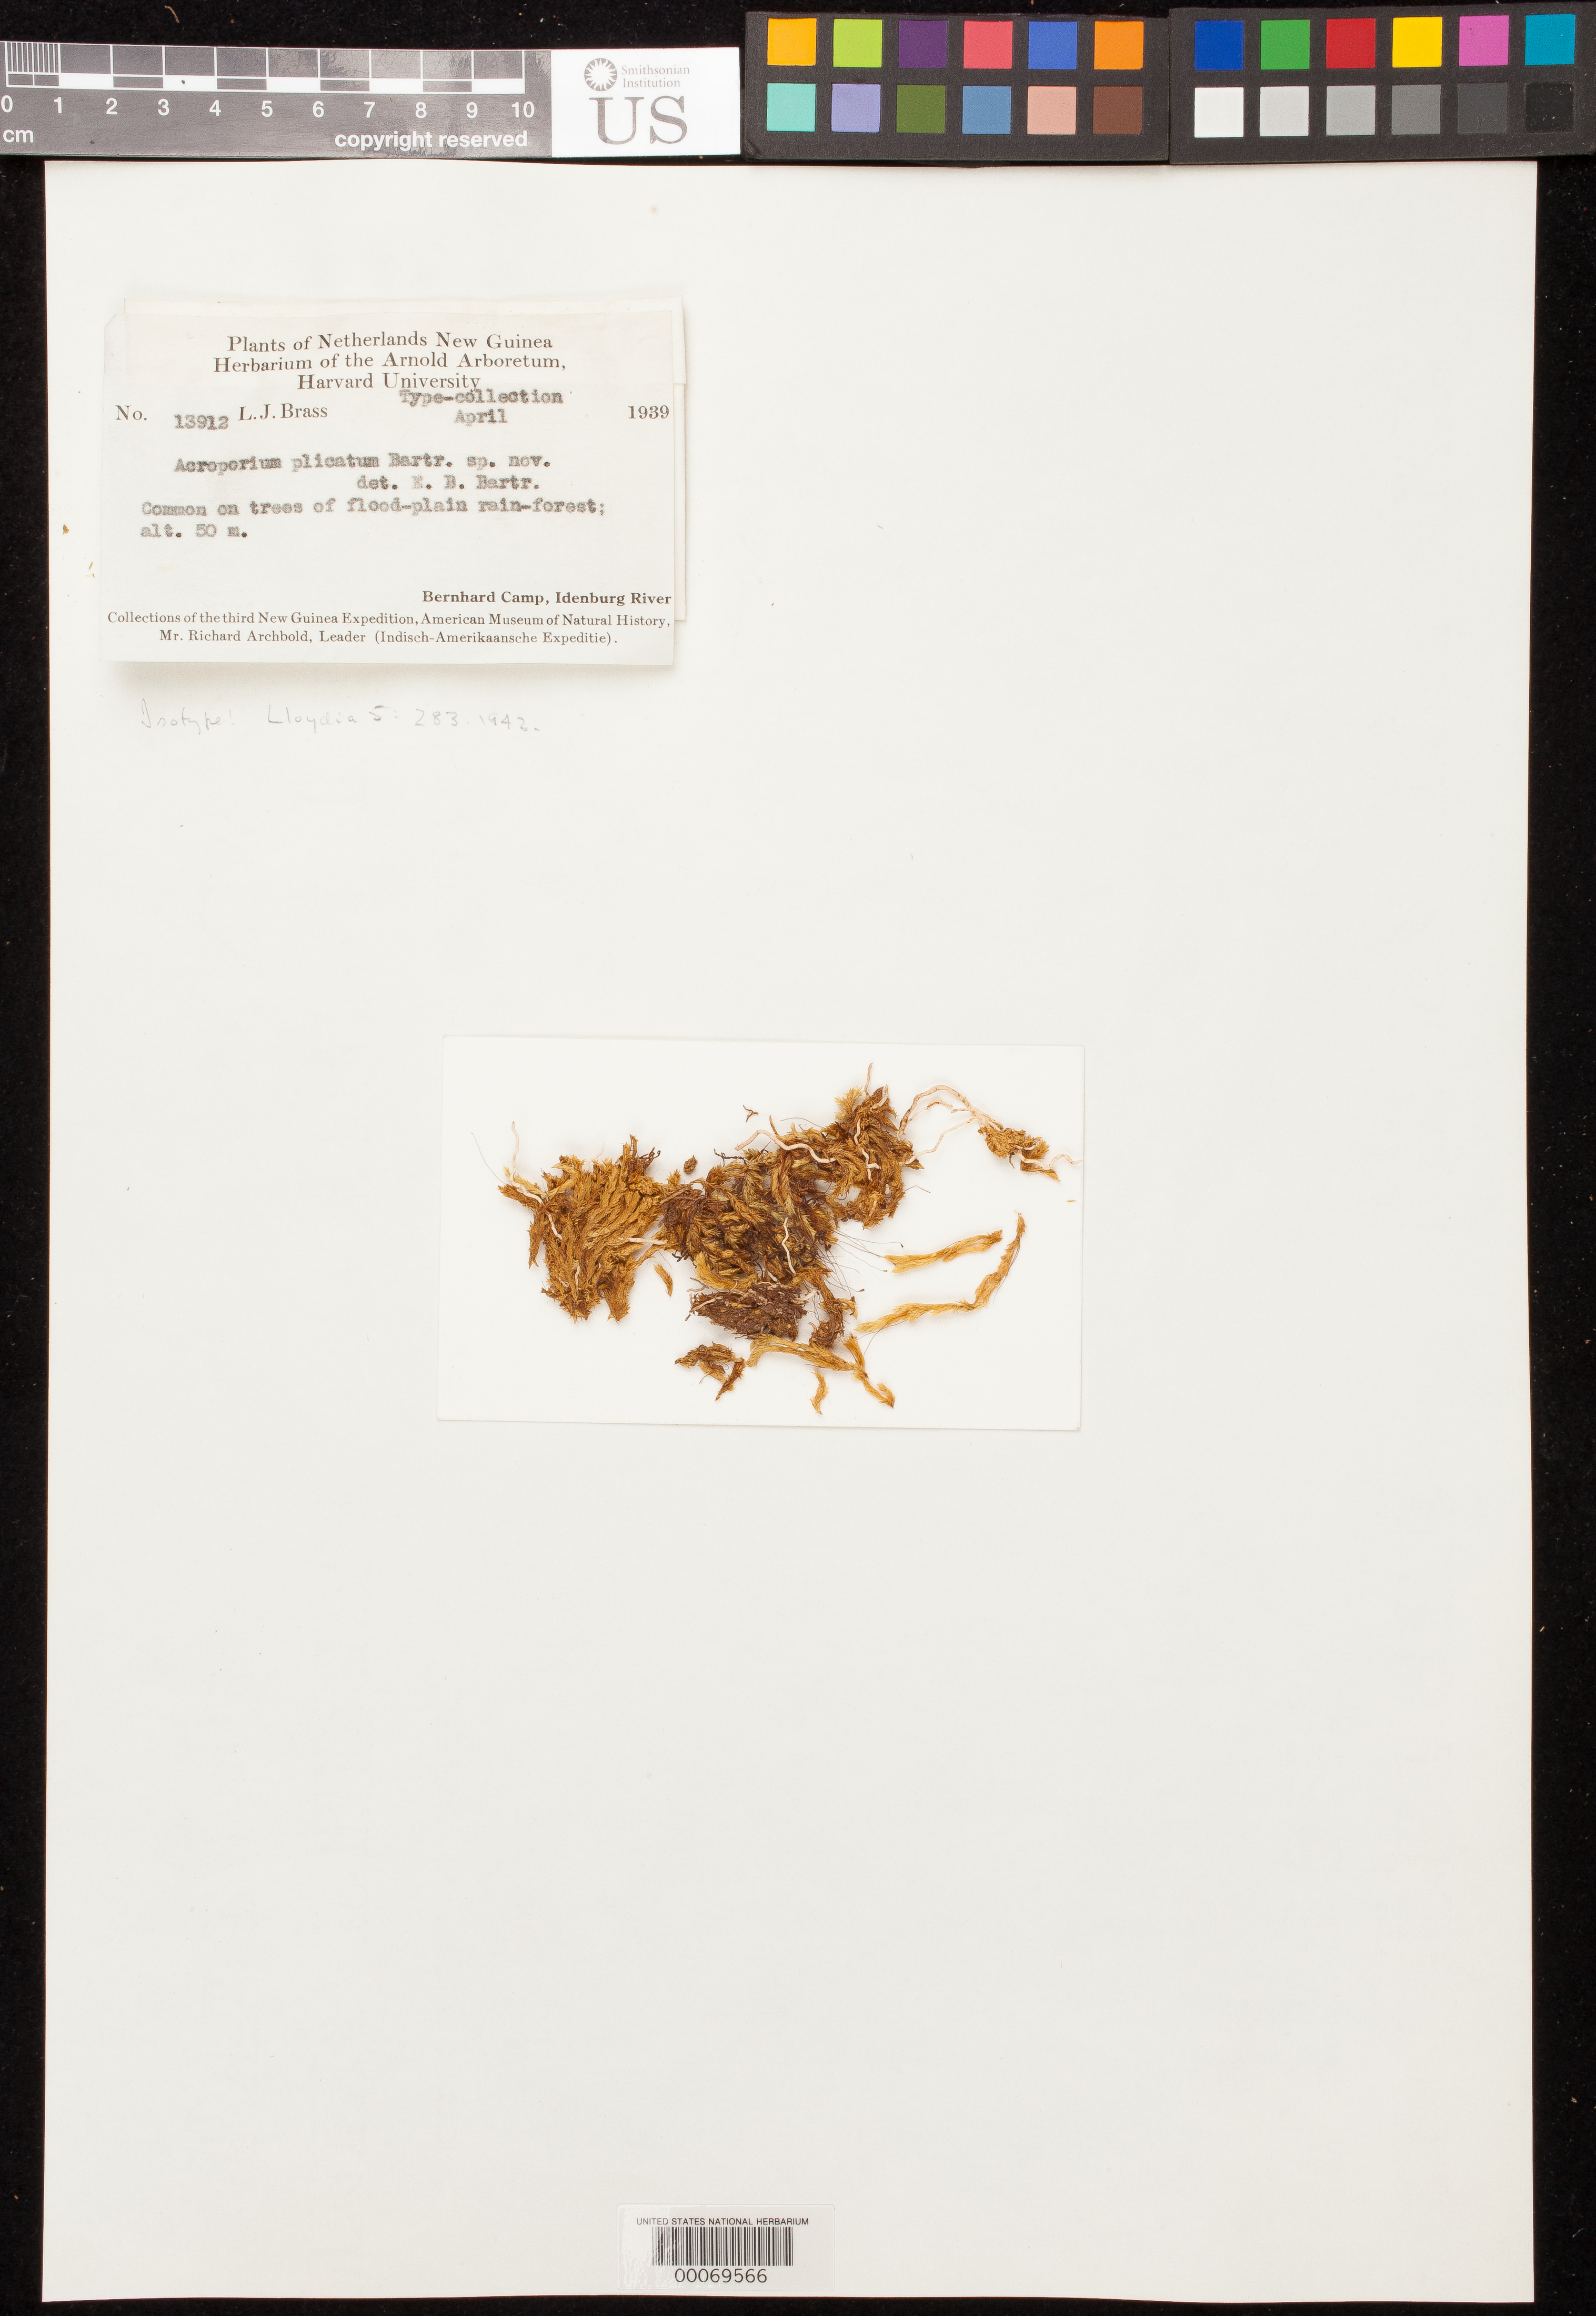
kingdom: Plantae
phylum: Bryophyta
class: Bryopsida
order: Hypnales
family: Sematophyllaceae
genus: Acroporium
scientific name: Acroporium perserratum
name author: E.B. Bartram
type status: Isotype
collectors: A. C. Smith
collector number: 1814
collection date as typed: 10 May 1934 to 11 May 1934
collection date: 1934-05-10/1934-05-11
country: Fiji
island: Vanua Levu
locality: Mt. Kasi, Yanawai River region, Thakaundrove. [Vanua Levu Is.]